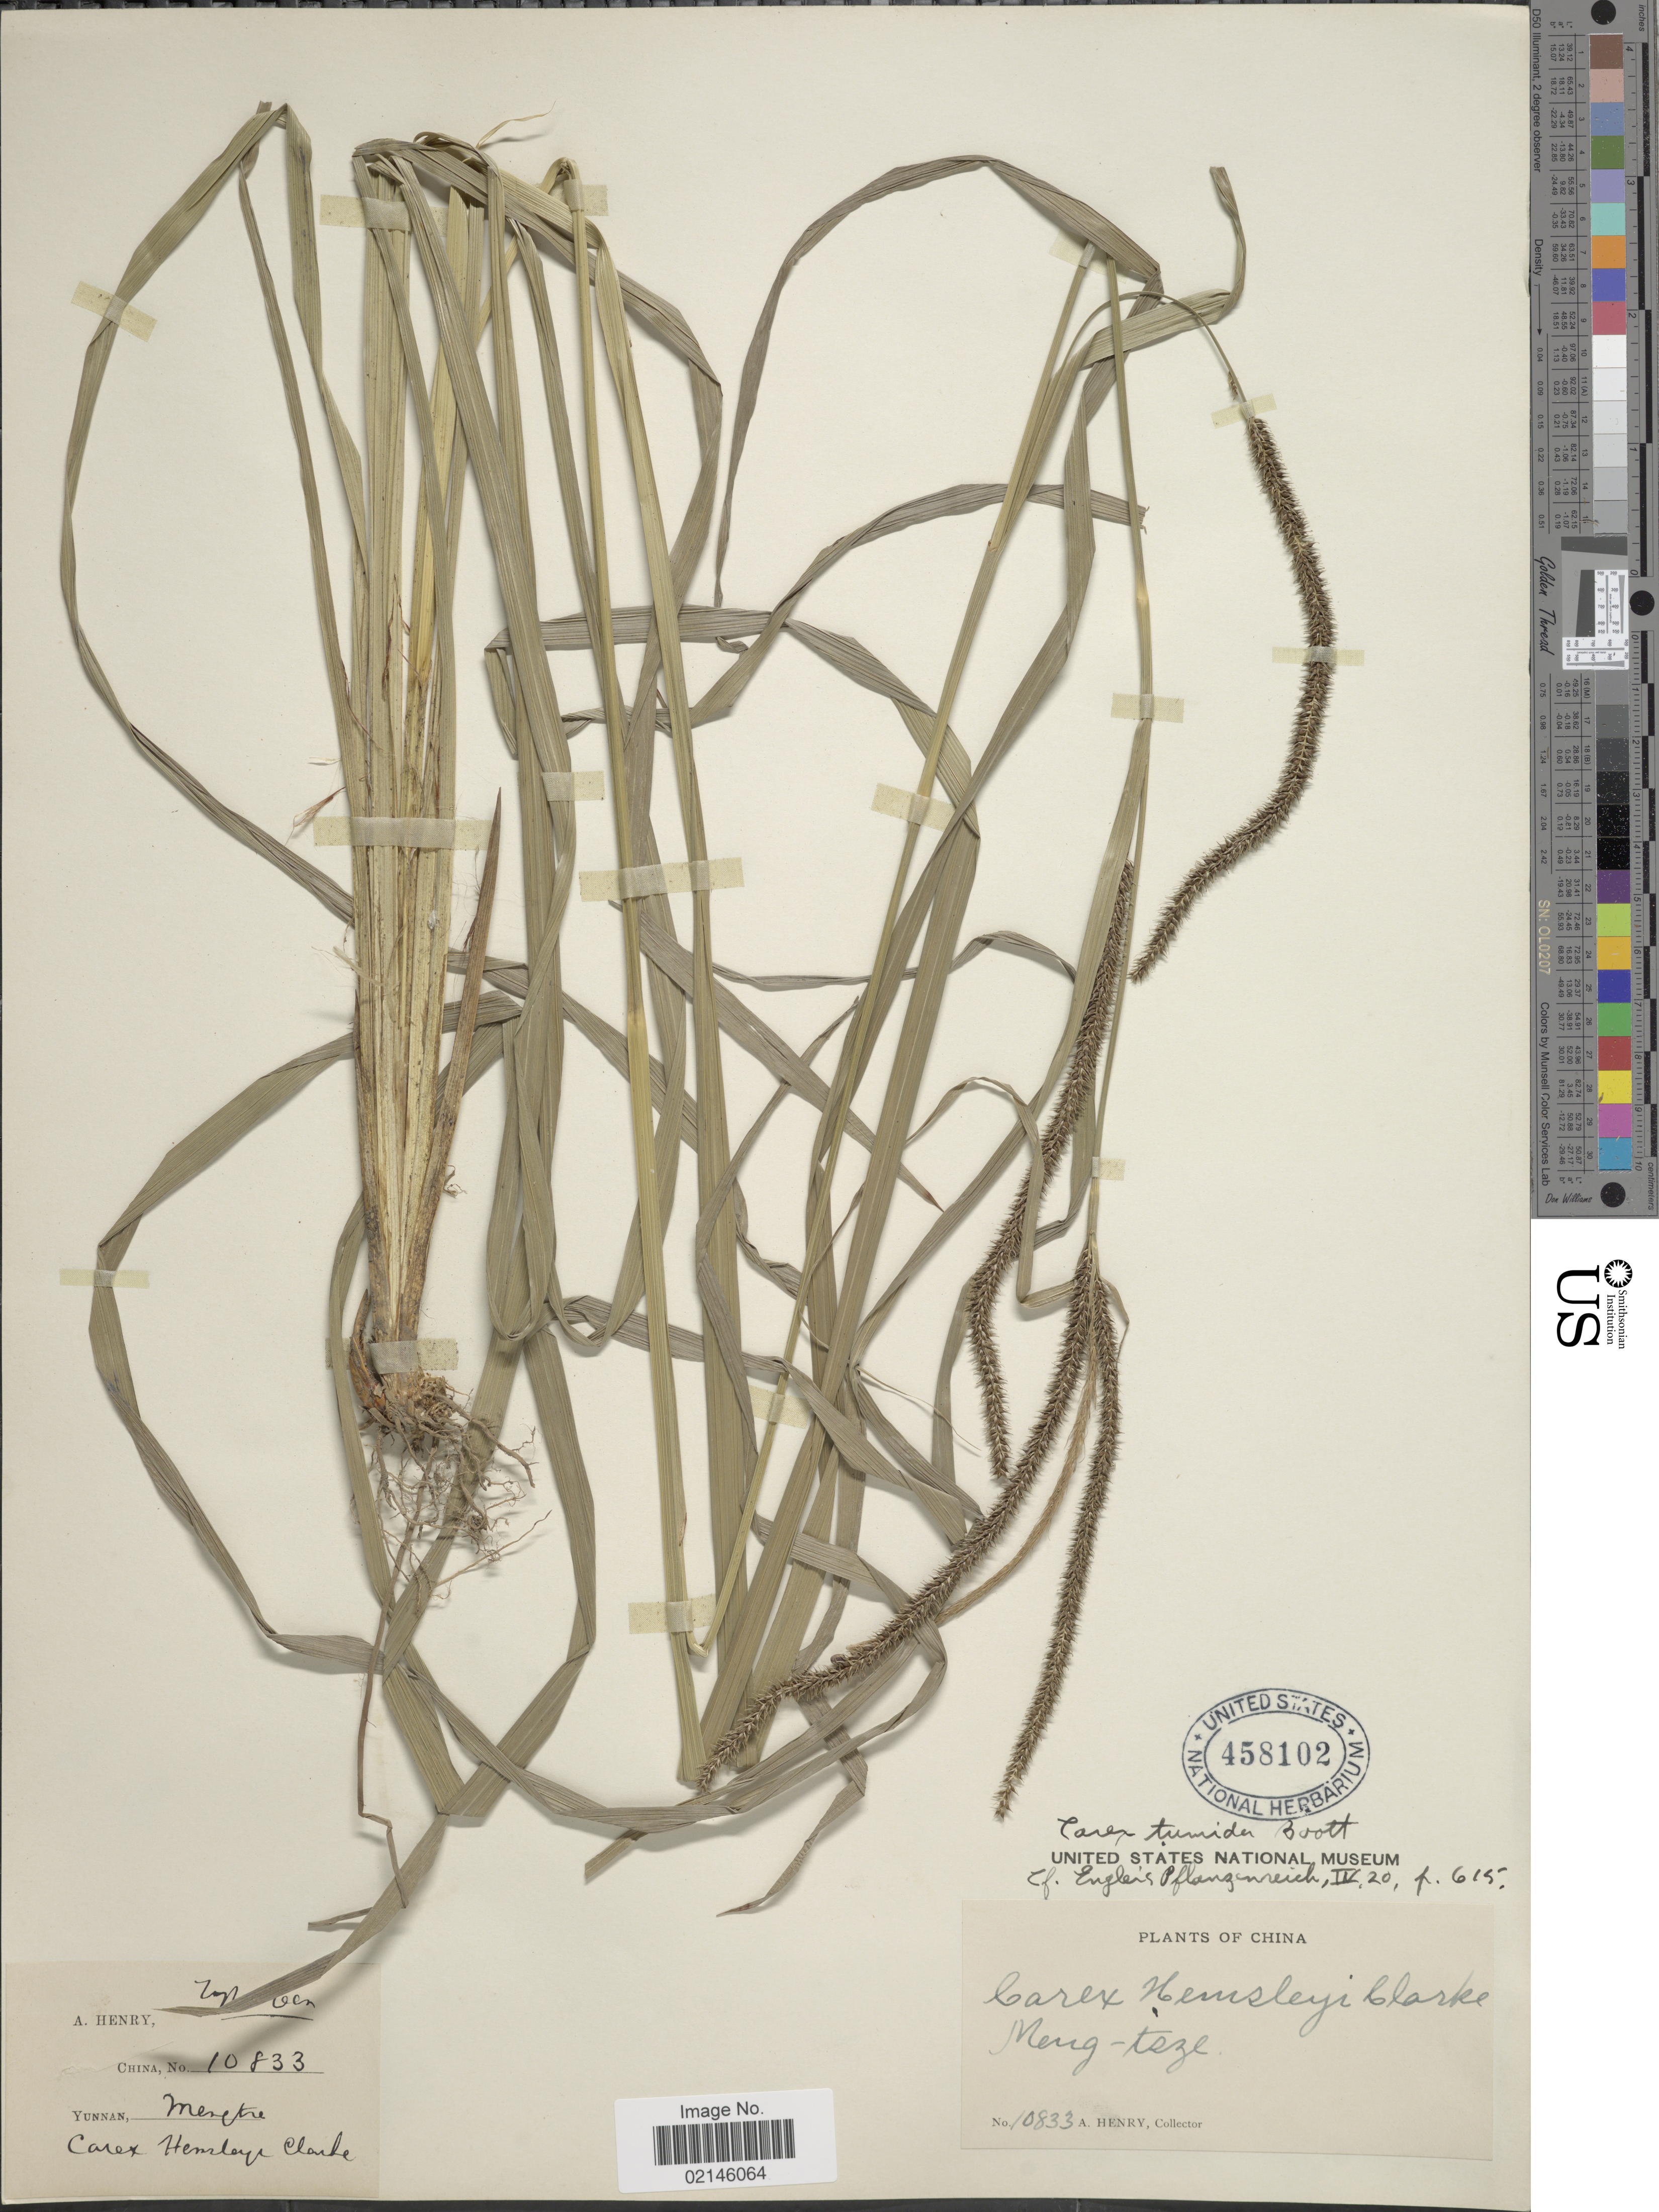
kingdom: Plantae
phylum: Tracheophyta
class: Liliopsida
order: Poales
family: Cyperaceae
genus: Carex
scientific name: Carex tumida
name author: Boott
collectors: A. Henry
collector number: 10833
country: China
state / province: Yunnan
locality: Mengtze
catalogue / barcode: US 458102